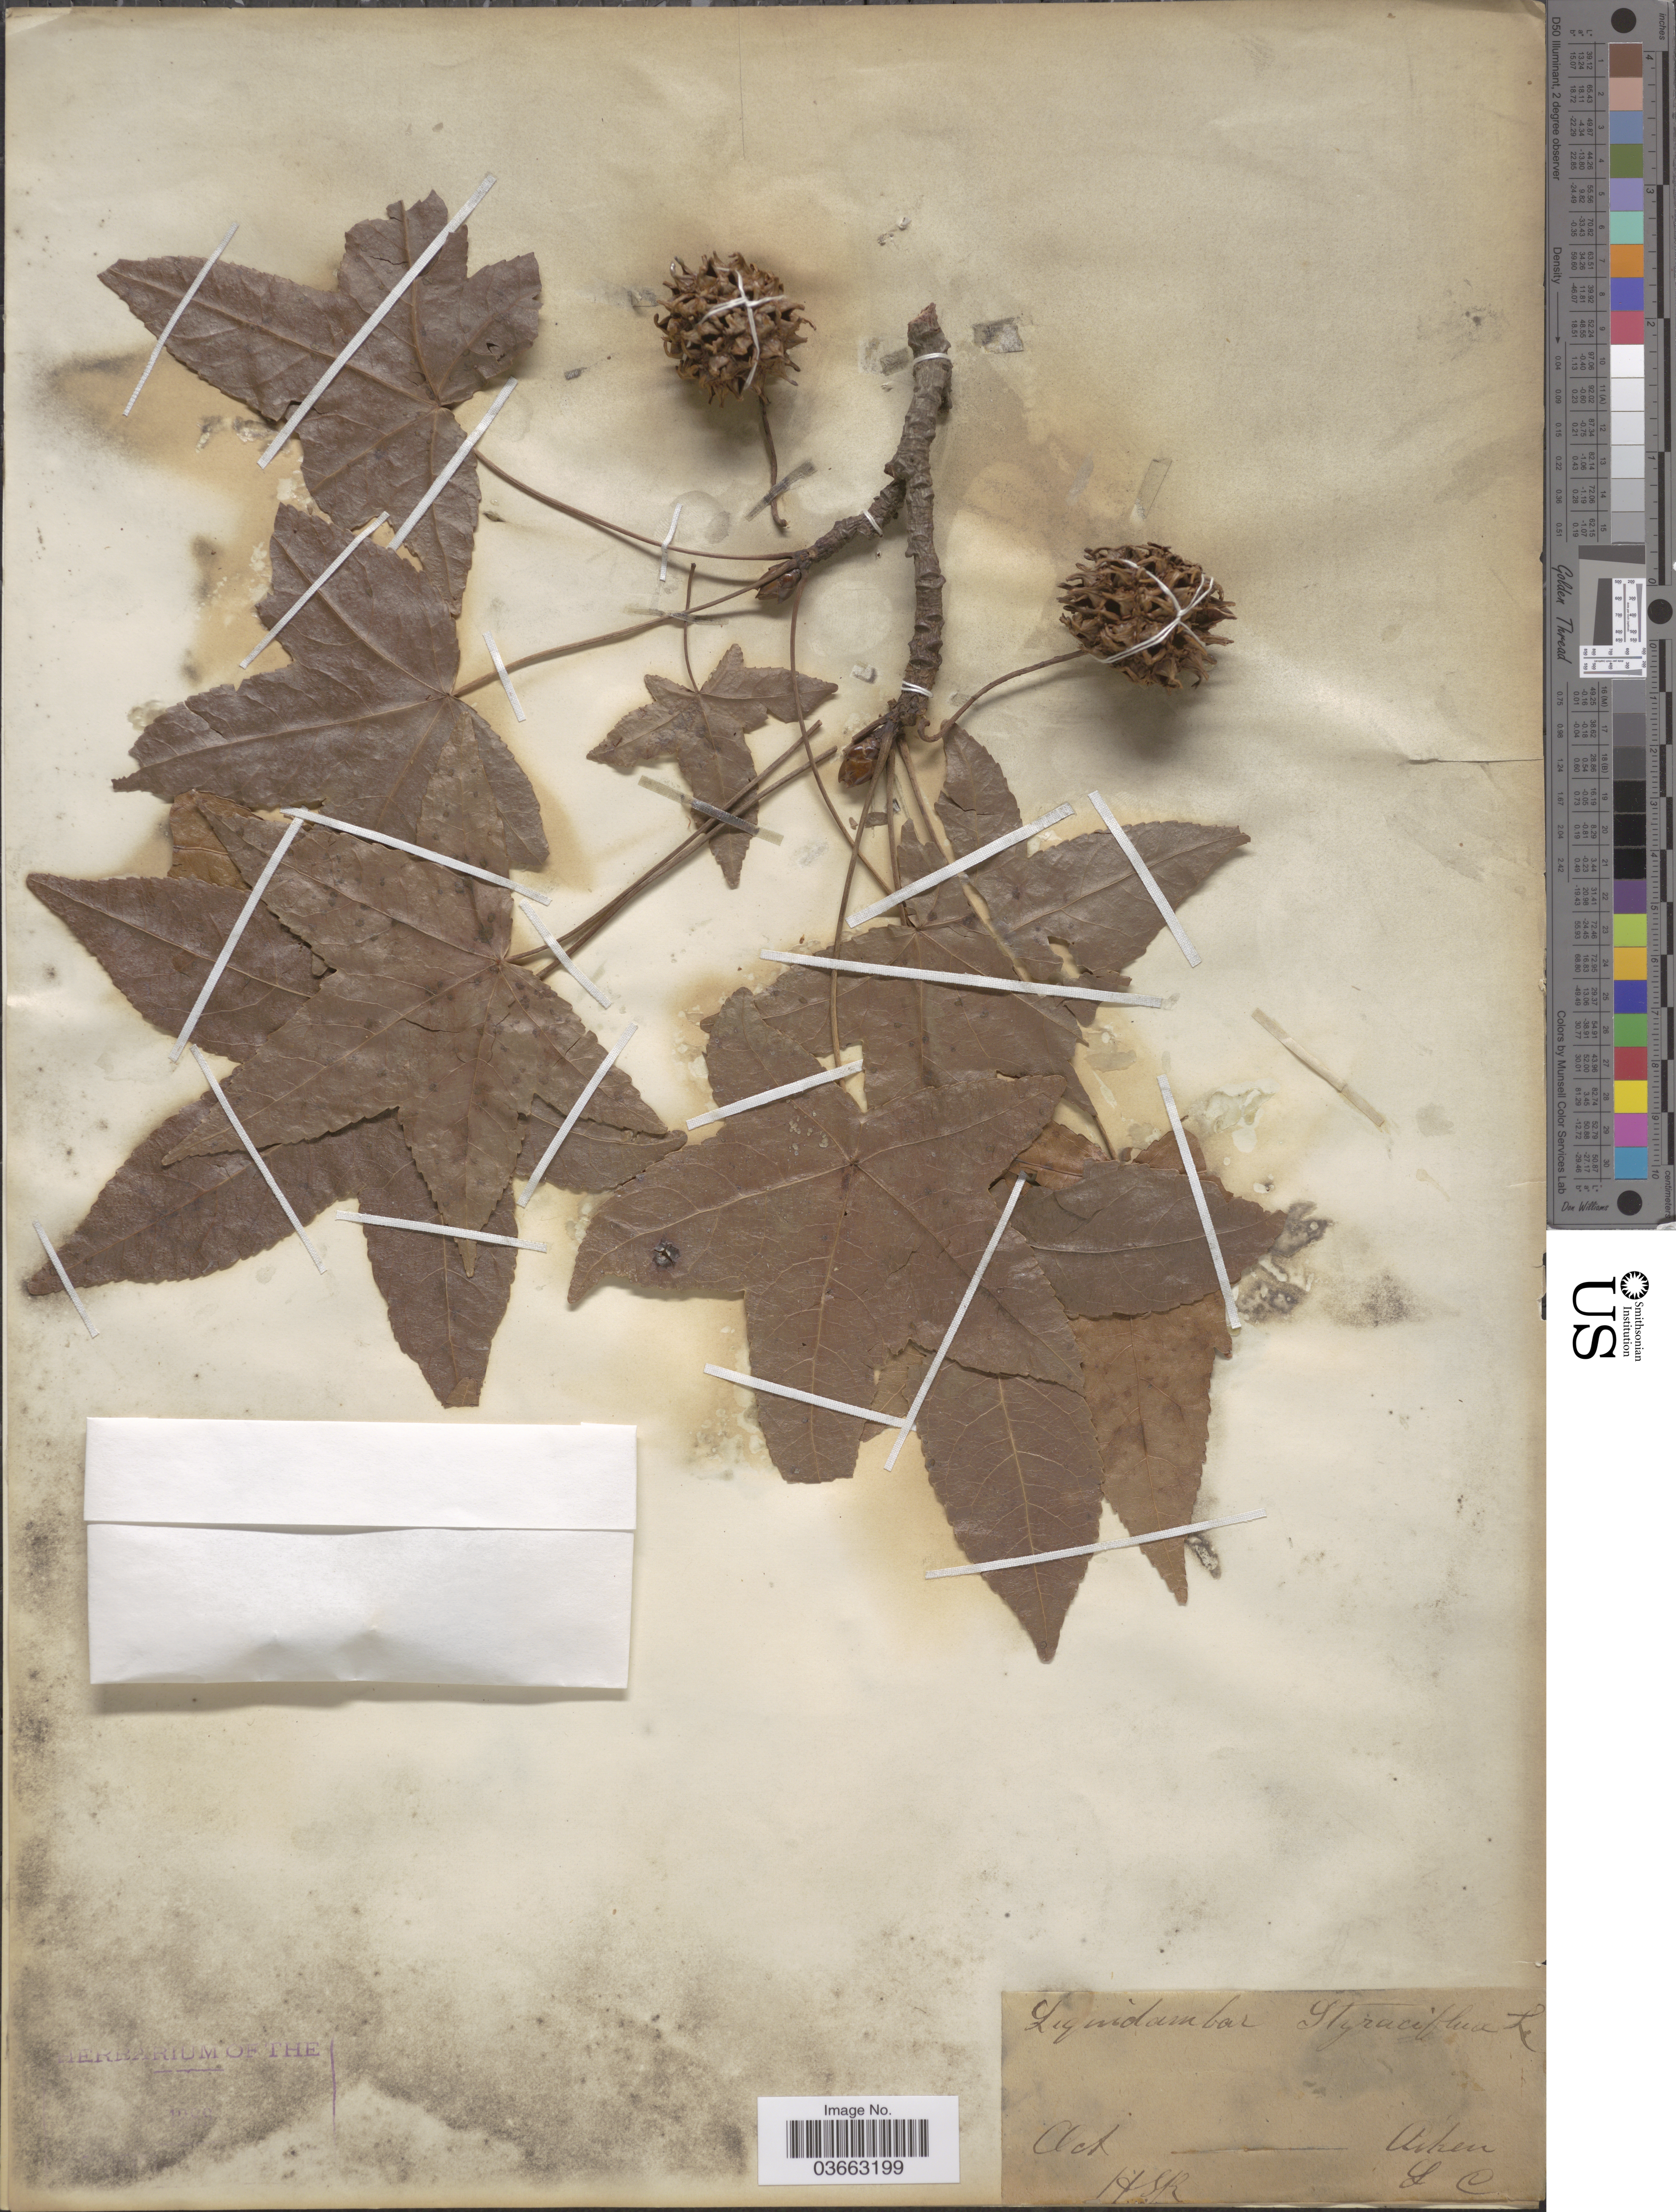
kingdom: Plantae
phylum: Tracheophyta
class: Magnoliopsida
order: Saxifragales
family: Altingiaceae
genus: Liquidambar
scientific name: Liquidambar styraciflua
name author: L.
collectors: H. S. R.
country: United States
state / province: South Carolina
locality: Aiken.